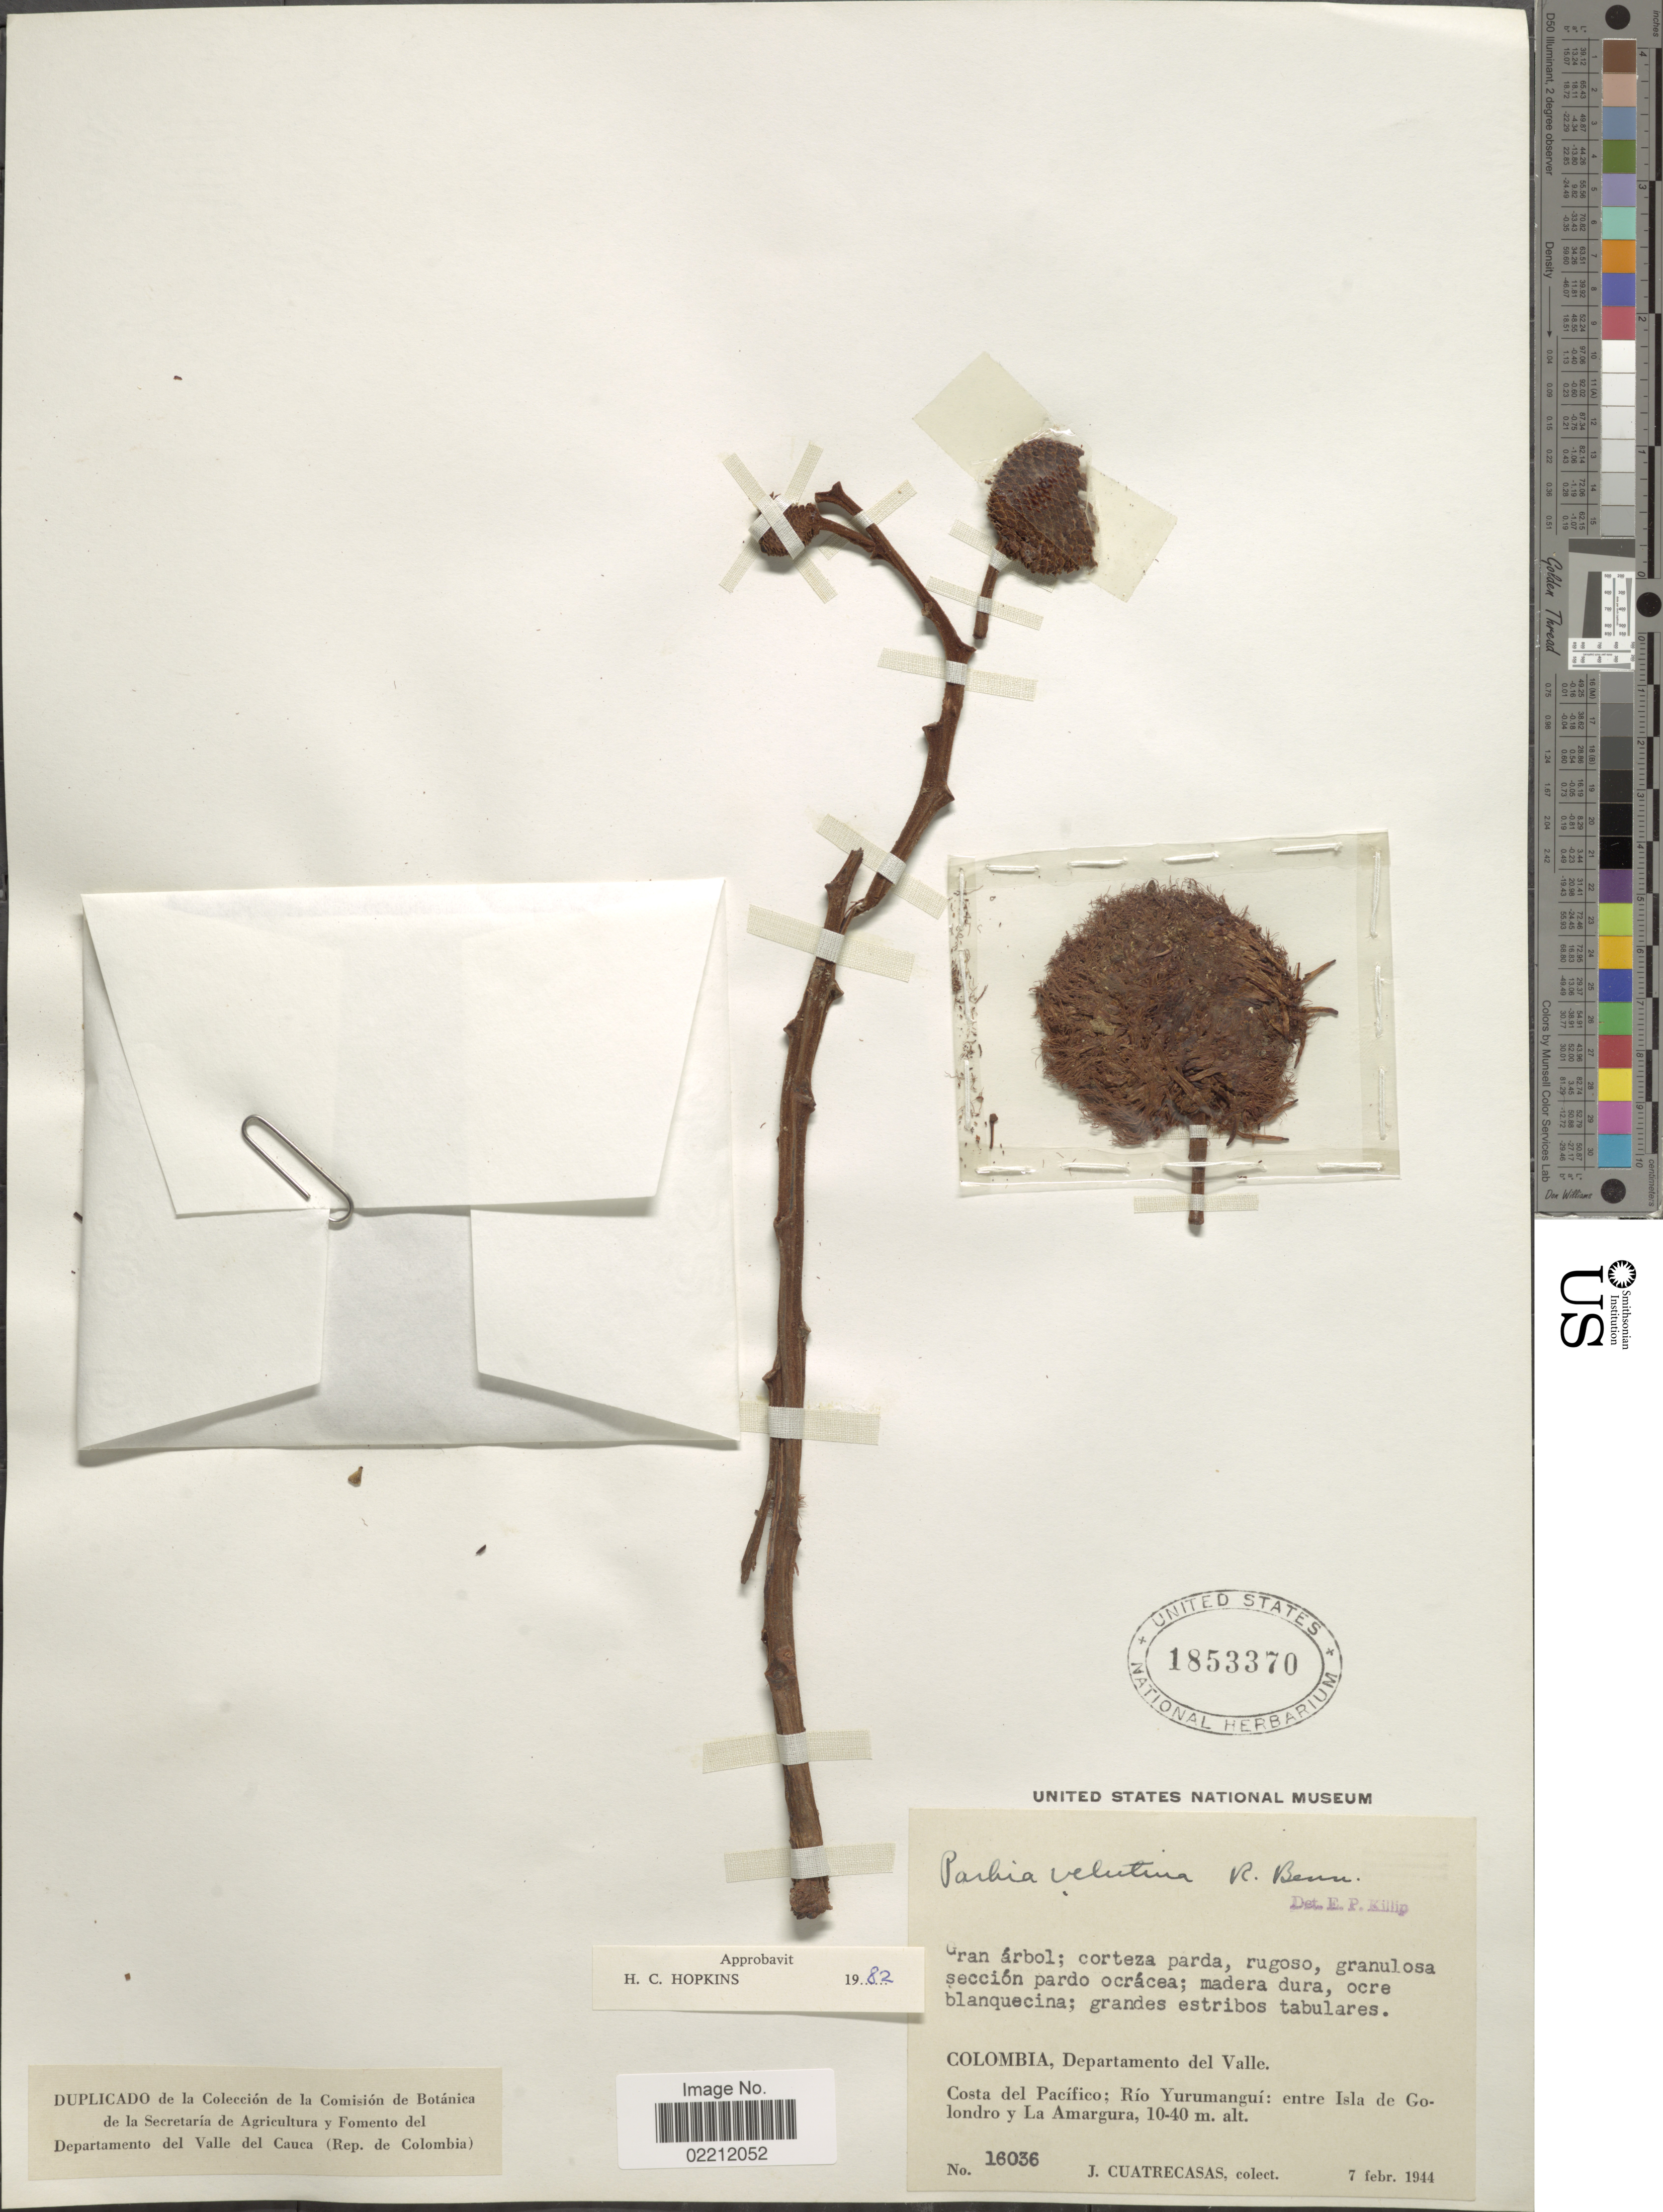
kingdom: Plantae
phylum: Tracheophyta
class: Magnoliopsida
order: Fabales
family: Fabaceae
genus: Parkia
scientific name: Parkia velutina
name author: Benoist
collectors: J. Cuatrecasas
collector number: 16036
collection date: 1944-02-07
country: Colombia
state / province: Valle del Cauca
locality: Colombia, Departamento del Valle. Costa del Pacifico; Rio Yurumangui: entre Isla de Golondro y La Amargura.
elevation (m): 10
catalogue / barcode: US 1853370